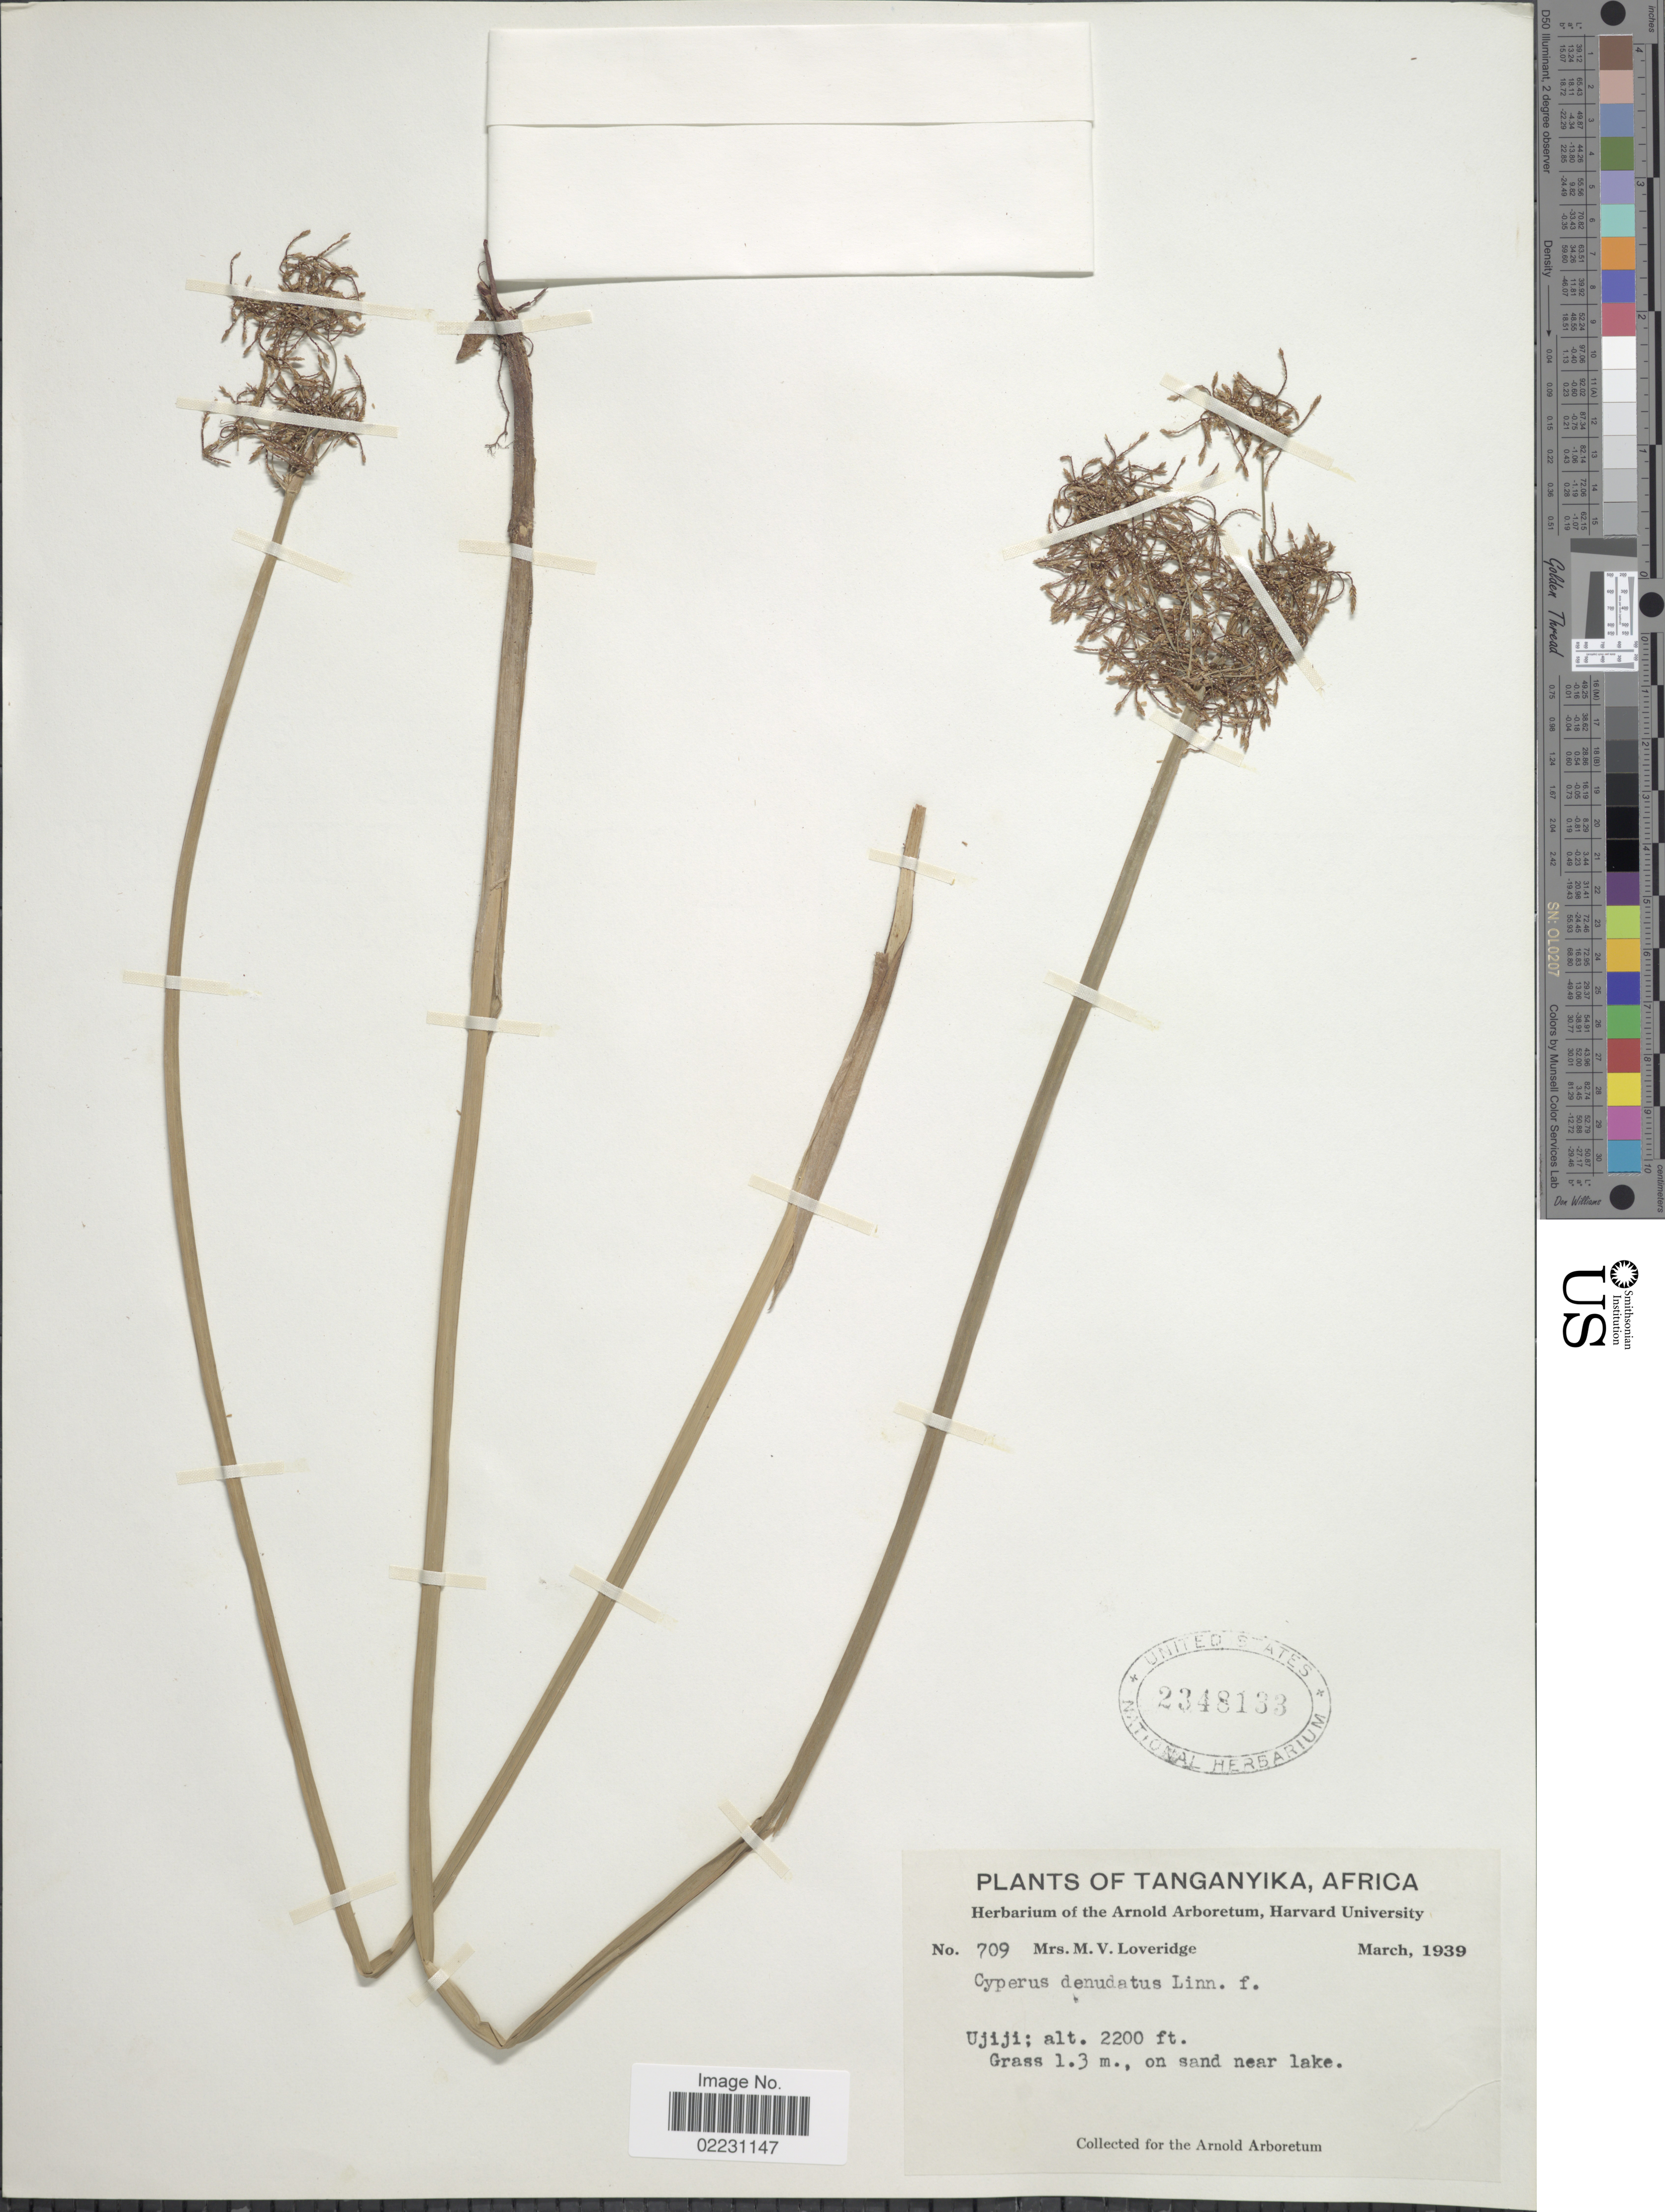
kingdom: Plantae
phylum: Tracheophyta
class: Liliopsida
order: Poales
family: Cyperaceae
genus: Cyperus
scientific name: Cyperus haspan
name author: L.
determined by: Strong, Mark T., (BOT), Smithsonian Institution - National Museum of Natural History (UNITED STATES)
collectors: M. Loveridge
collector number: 709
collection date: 1939-03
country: Tanzania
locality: Tanganyika, Africa. Ujiji.On sand near Lake.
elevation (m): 671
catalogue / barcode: US 2348133